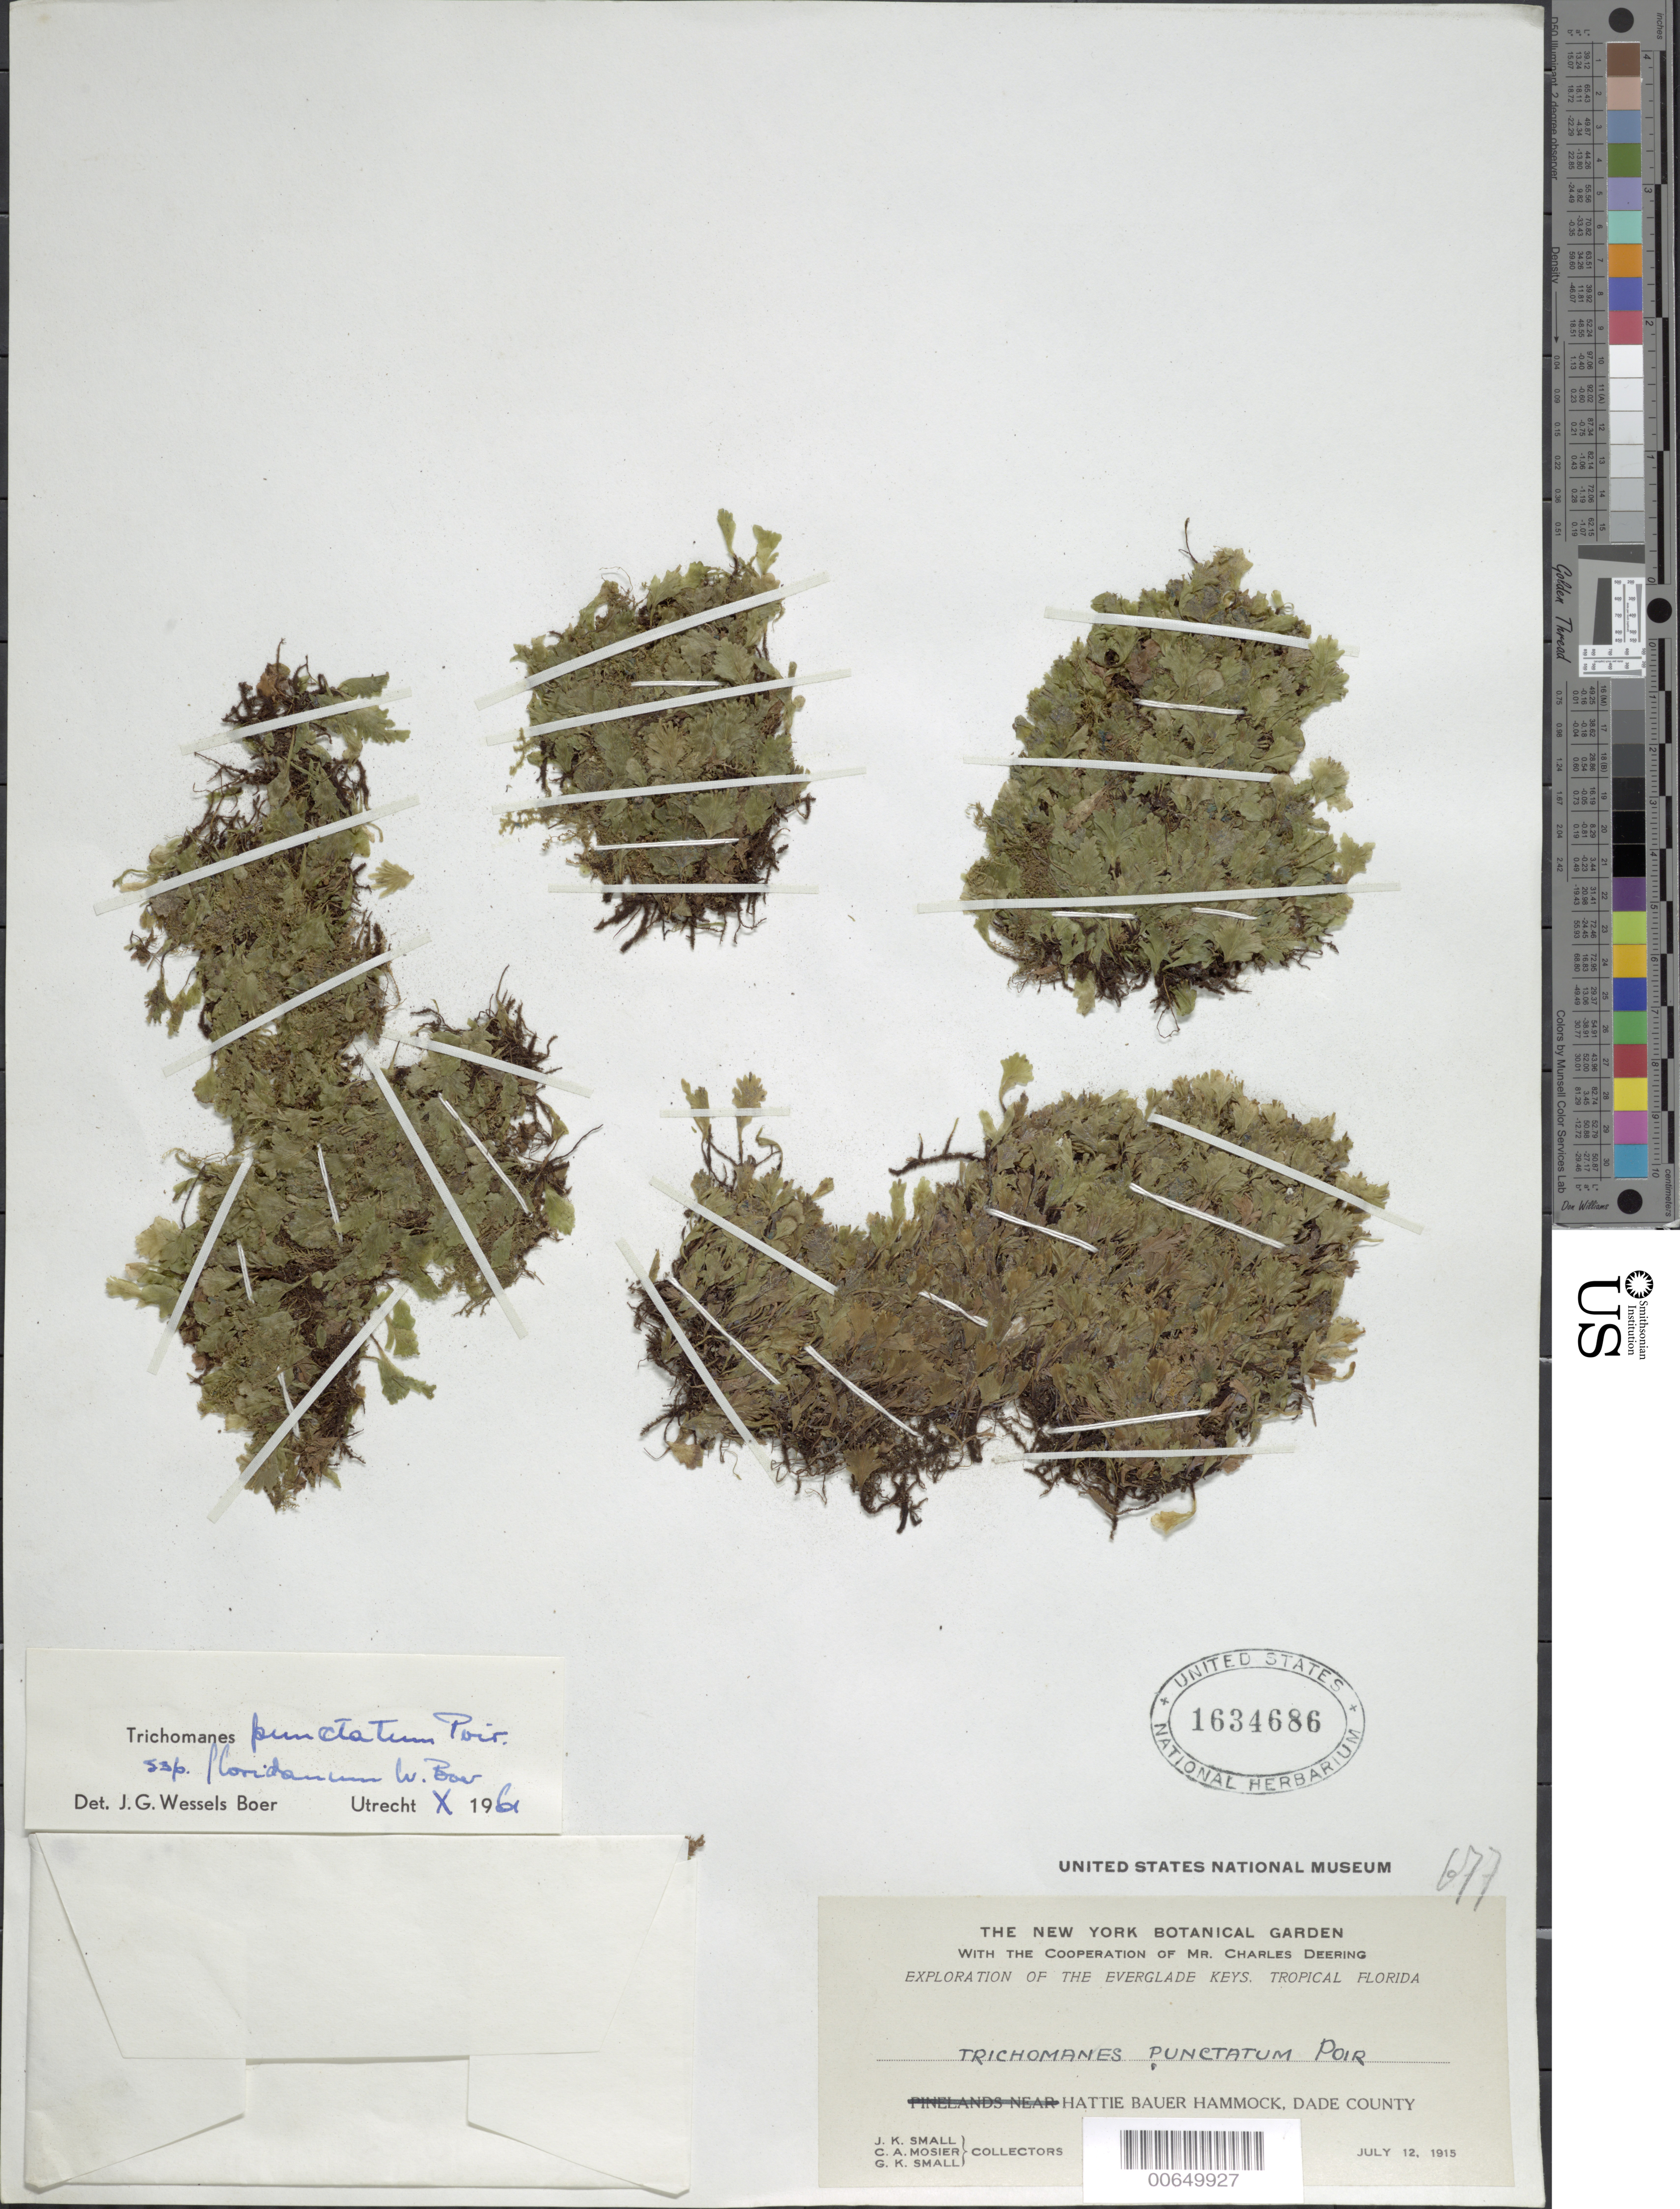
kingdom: Plantae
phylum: Tracheophyta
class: Polypodiopsida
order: Hymenophyllales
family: Hymenophyllaceae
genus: Didymoglossum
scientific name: Didymoglossum punctatum subsp. floridanum comb. nov., ined 2015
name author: (Poir.) Desv.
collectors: J. K. Small, C. A. Mosier & G. K. Small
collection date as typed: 12 Jul 1915 or 07 Dec 1915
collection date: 1915-07-12 or 1915-12-07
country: United States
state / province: Florida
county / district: Dade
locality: Hattie Bauer Hammock.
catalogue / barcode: US 1634686